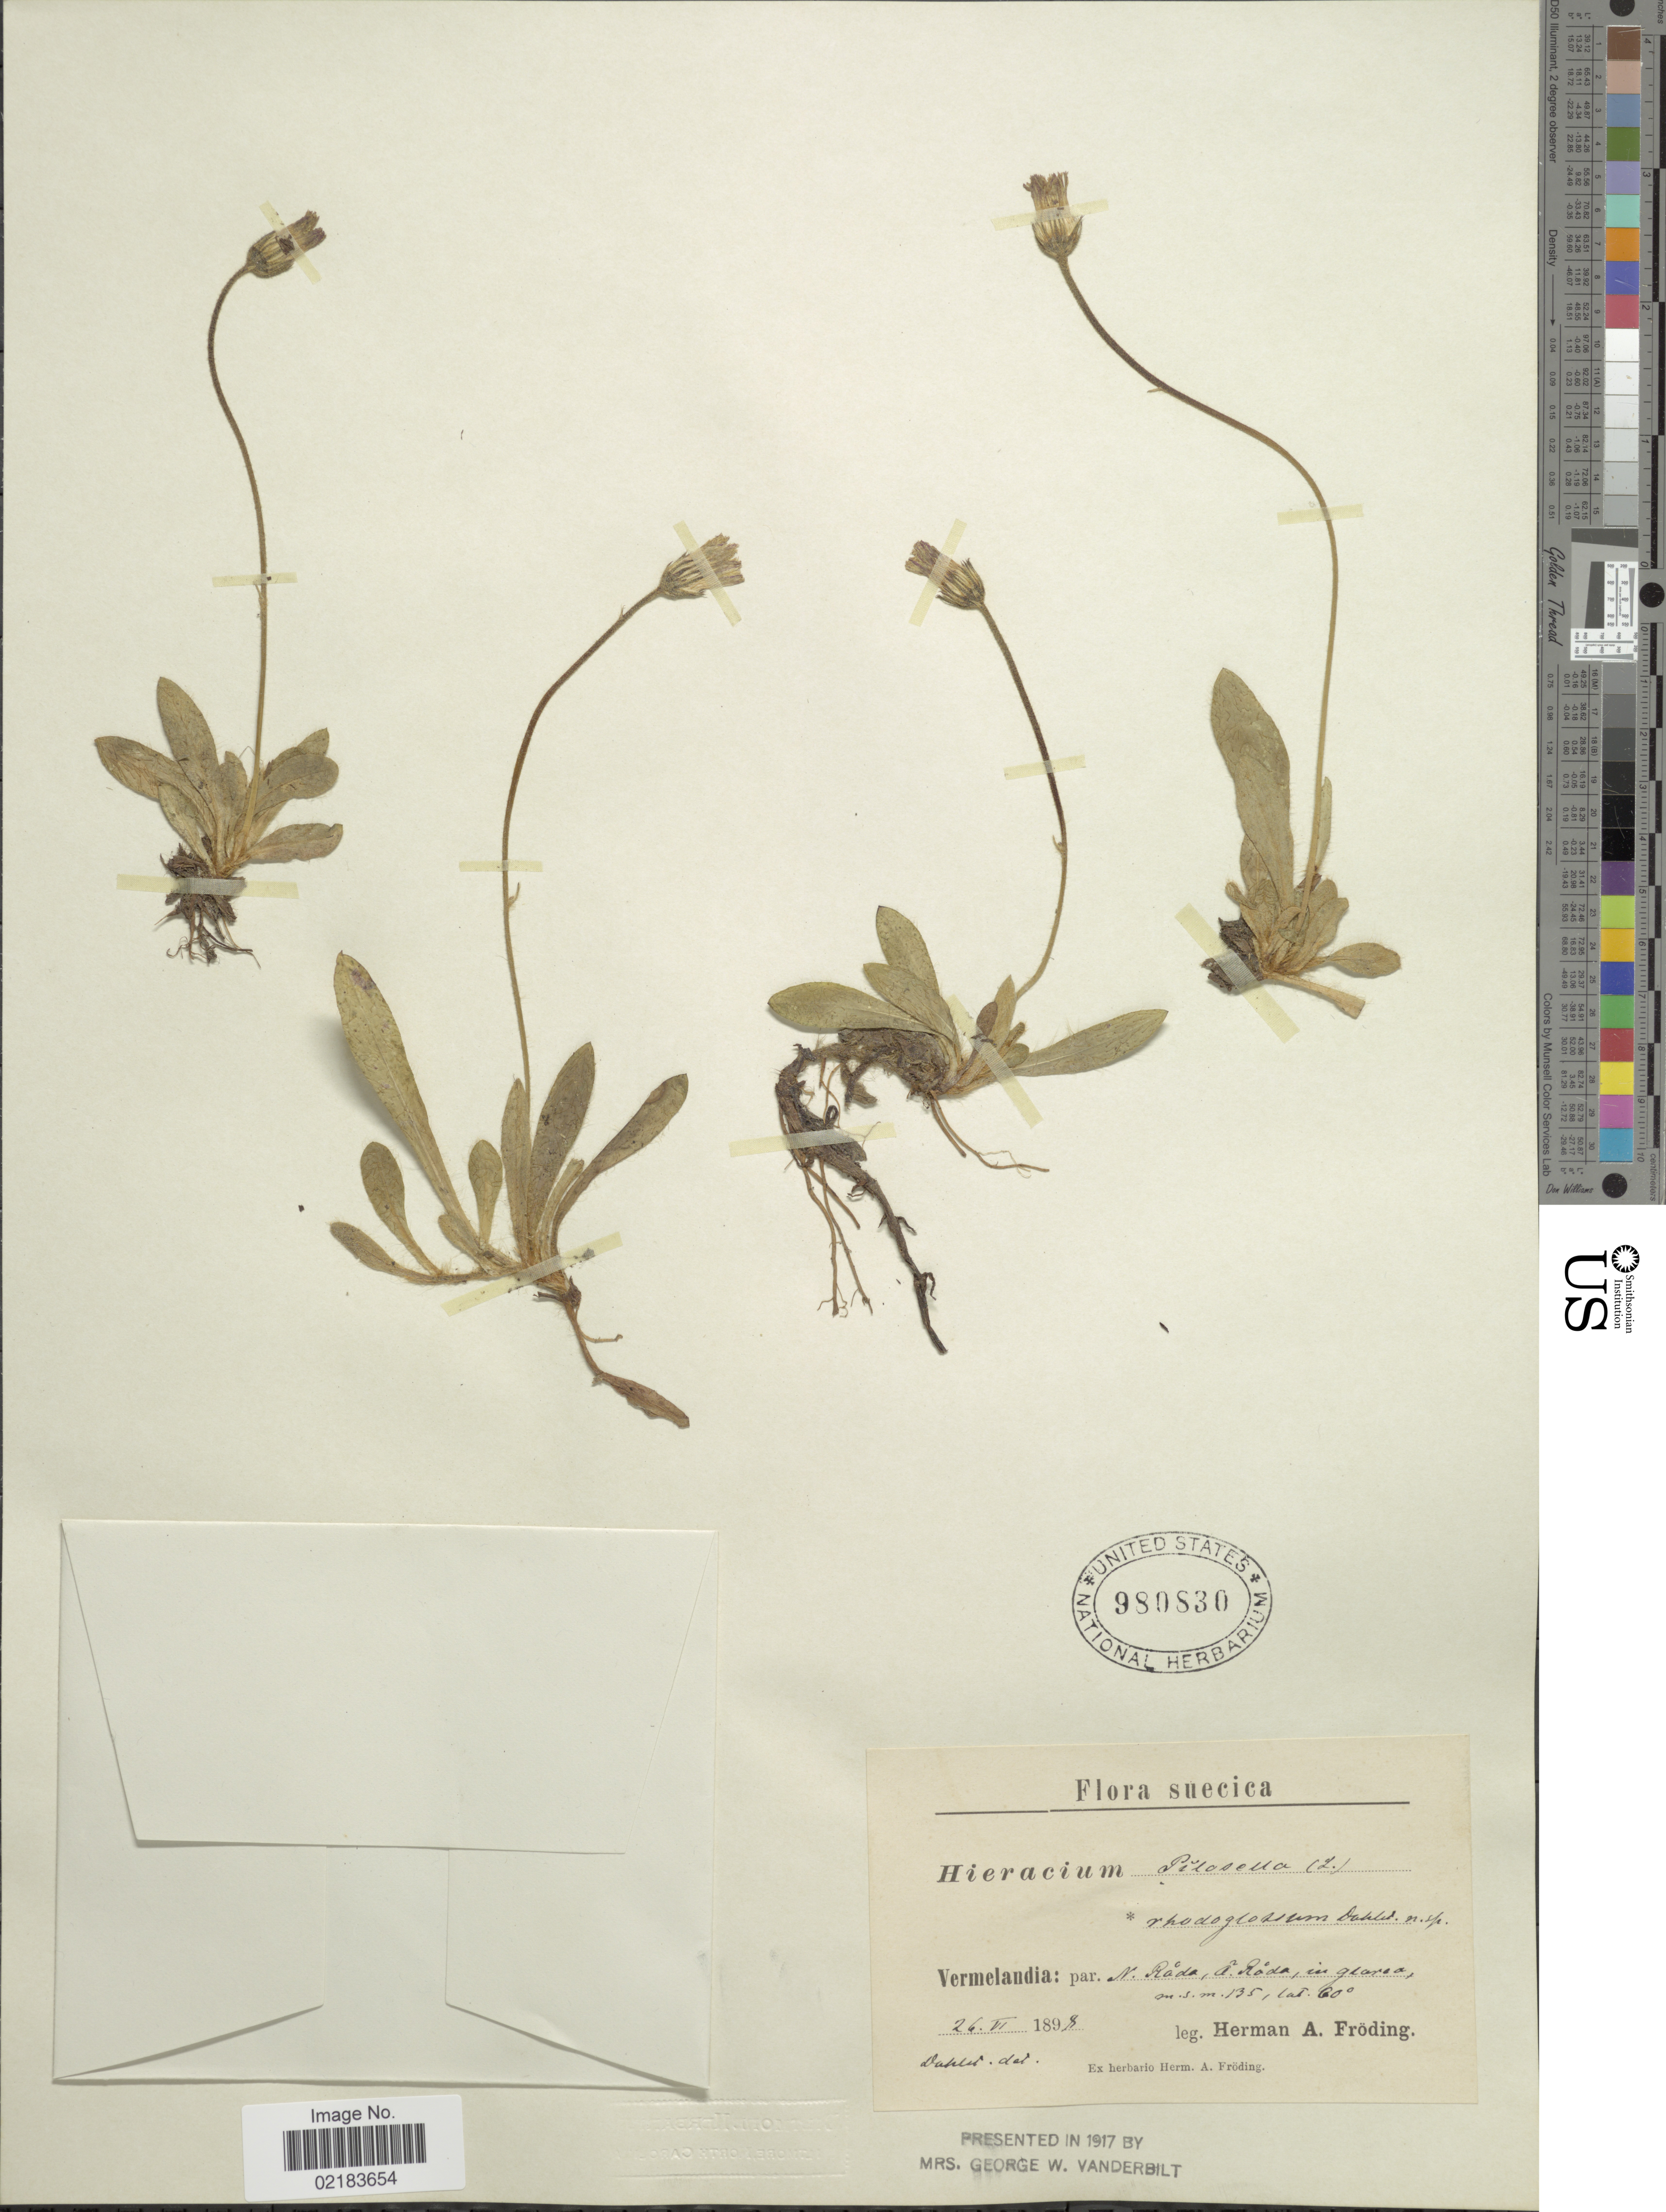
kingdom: Plantae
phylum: Tracheophyta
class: Magnoliopsida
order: Asterales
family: Asteraceae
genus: Pilosella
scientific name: Pilosella officinarum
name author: Vaill.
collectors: H. Froding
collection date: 1898-06-26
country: Sweden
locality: Suecica. Vermelandia: par. N. Råda, A Råda, in glarea.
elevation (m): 135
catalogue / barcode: US 980830